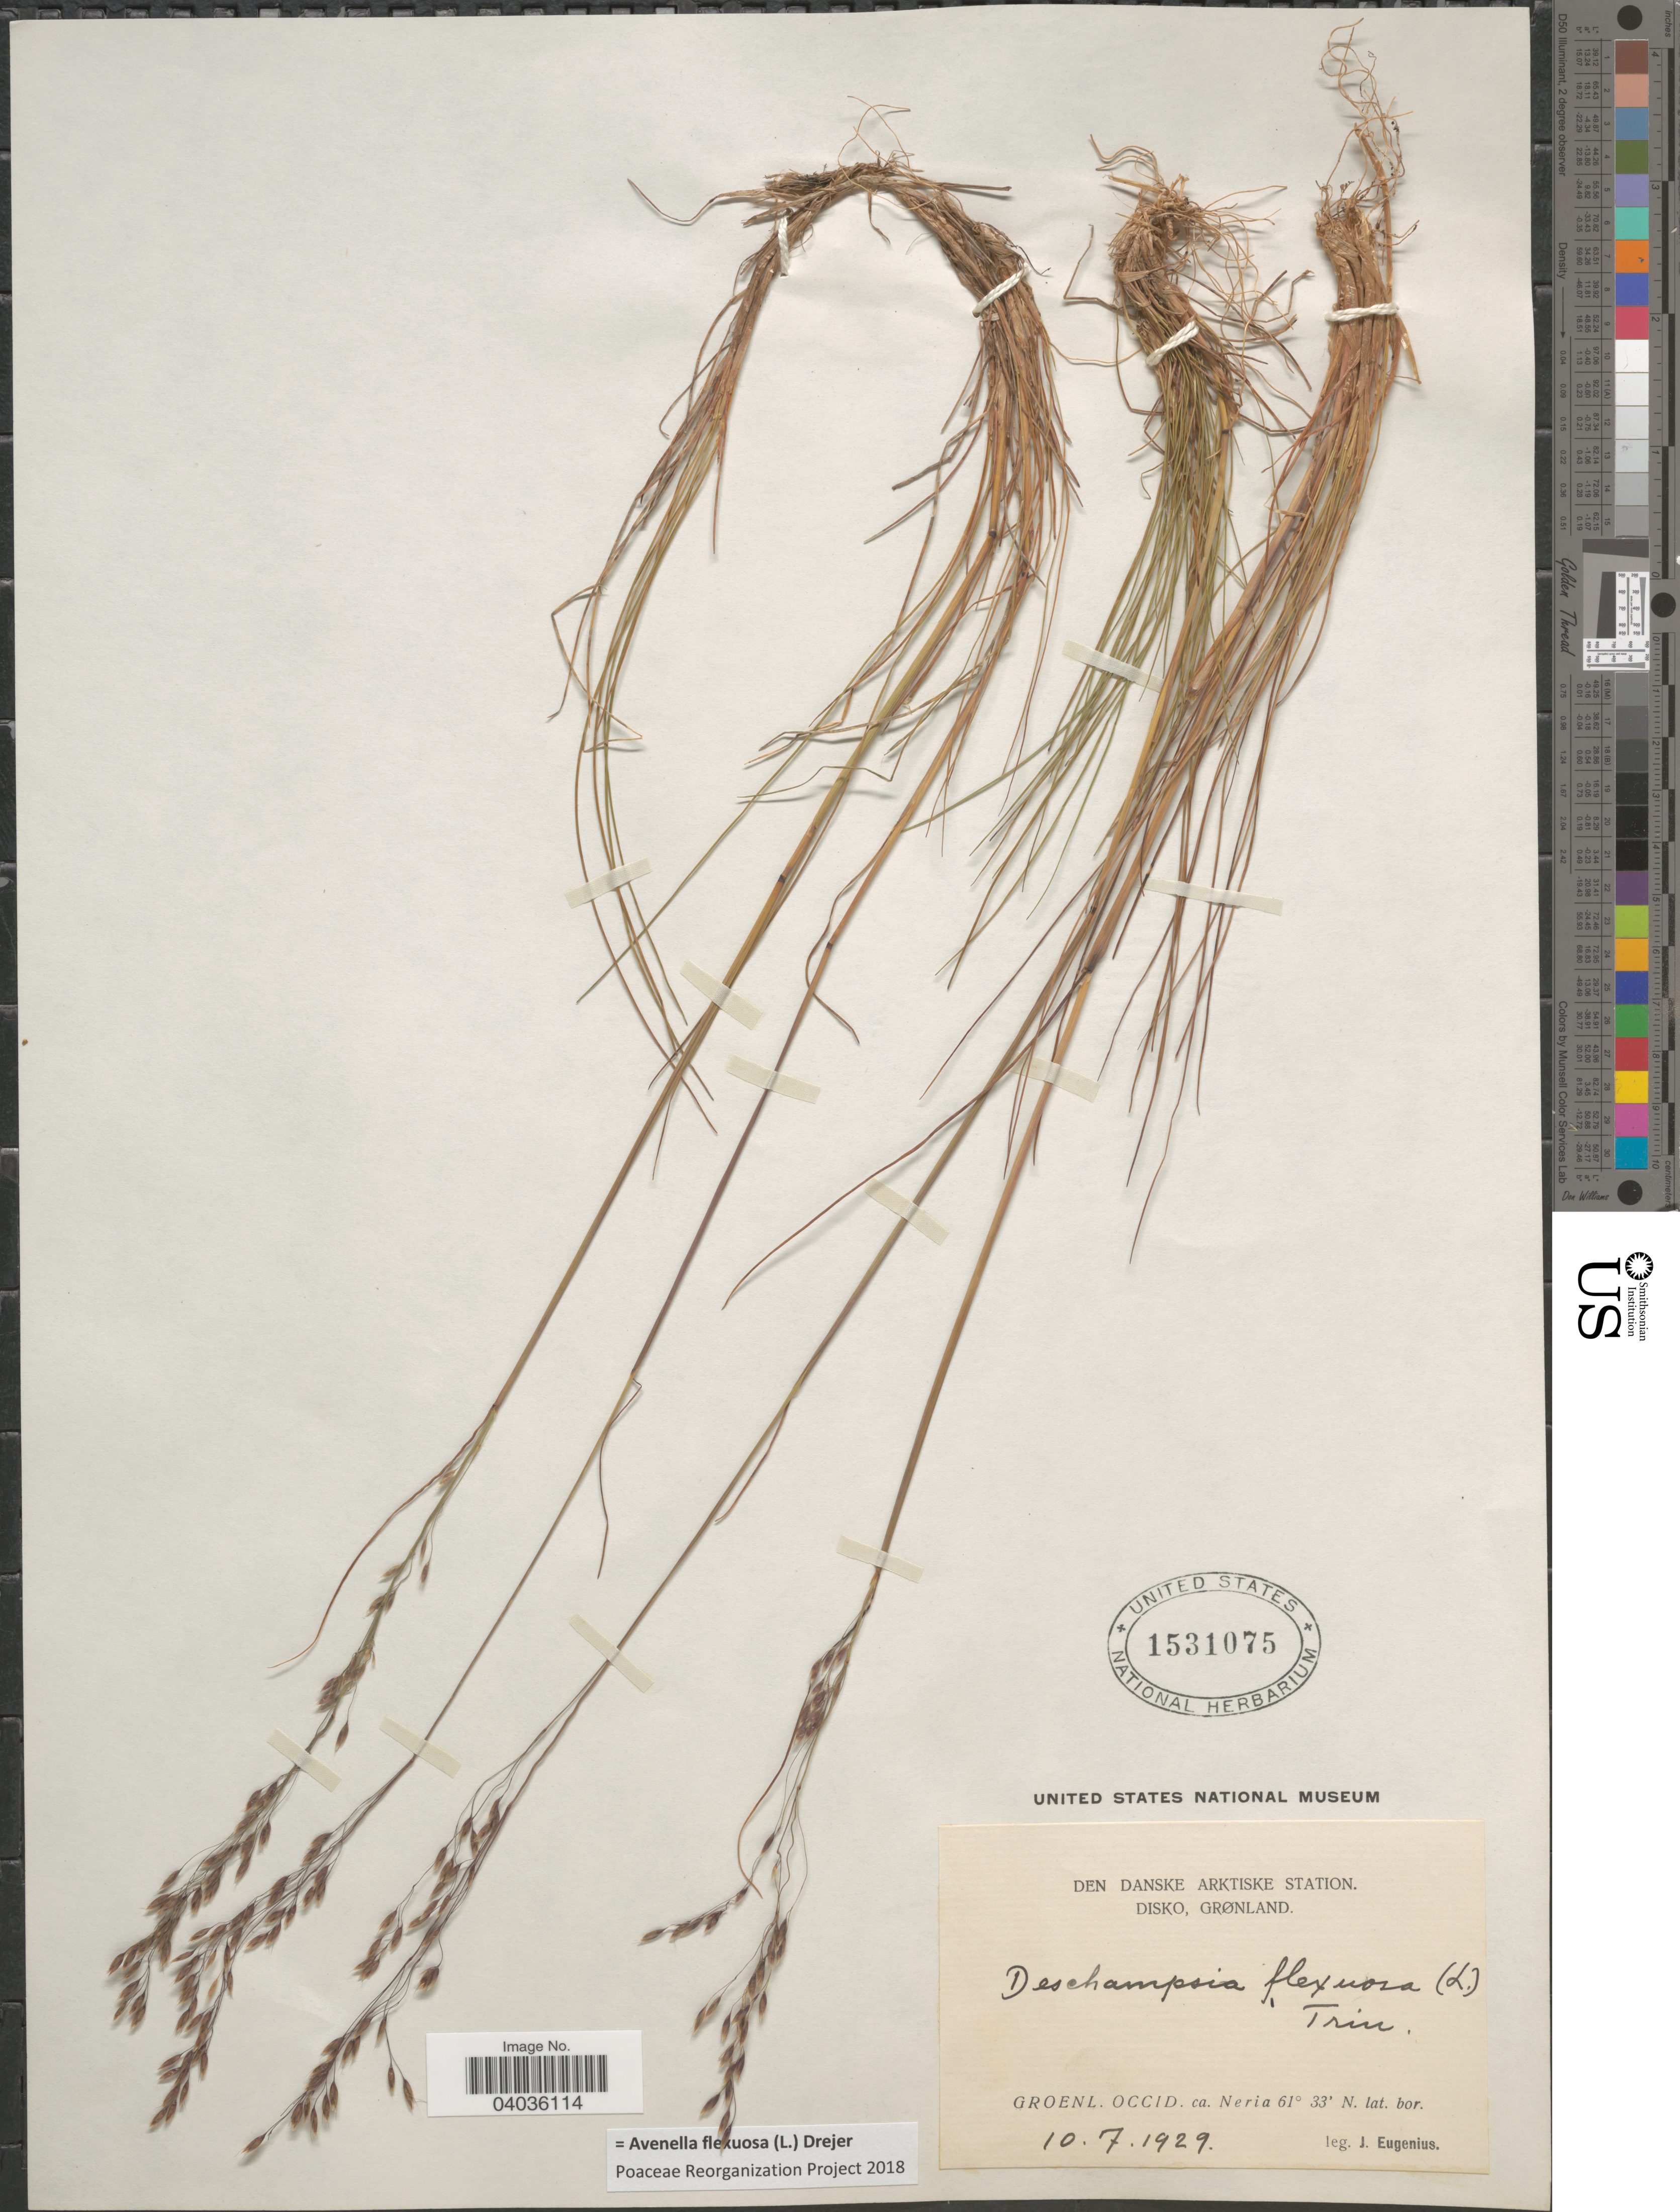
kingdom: Plantae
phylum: Tracheophyta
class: Liliopsida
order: Poales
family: Poaceae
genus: Avenella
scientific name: Avenella flexuosa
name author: (L.) Drejer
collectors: J. Eugenius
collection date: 1929-07-10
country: Greenland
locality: Den Danske Arktiske Station, Disko, Grønland. Groenl. Occid. ca. Neria.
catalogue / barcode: US 1531075